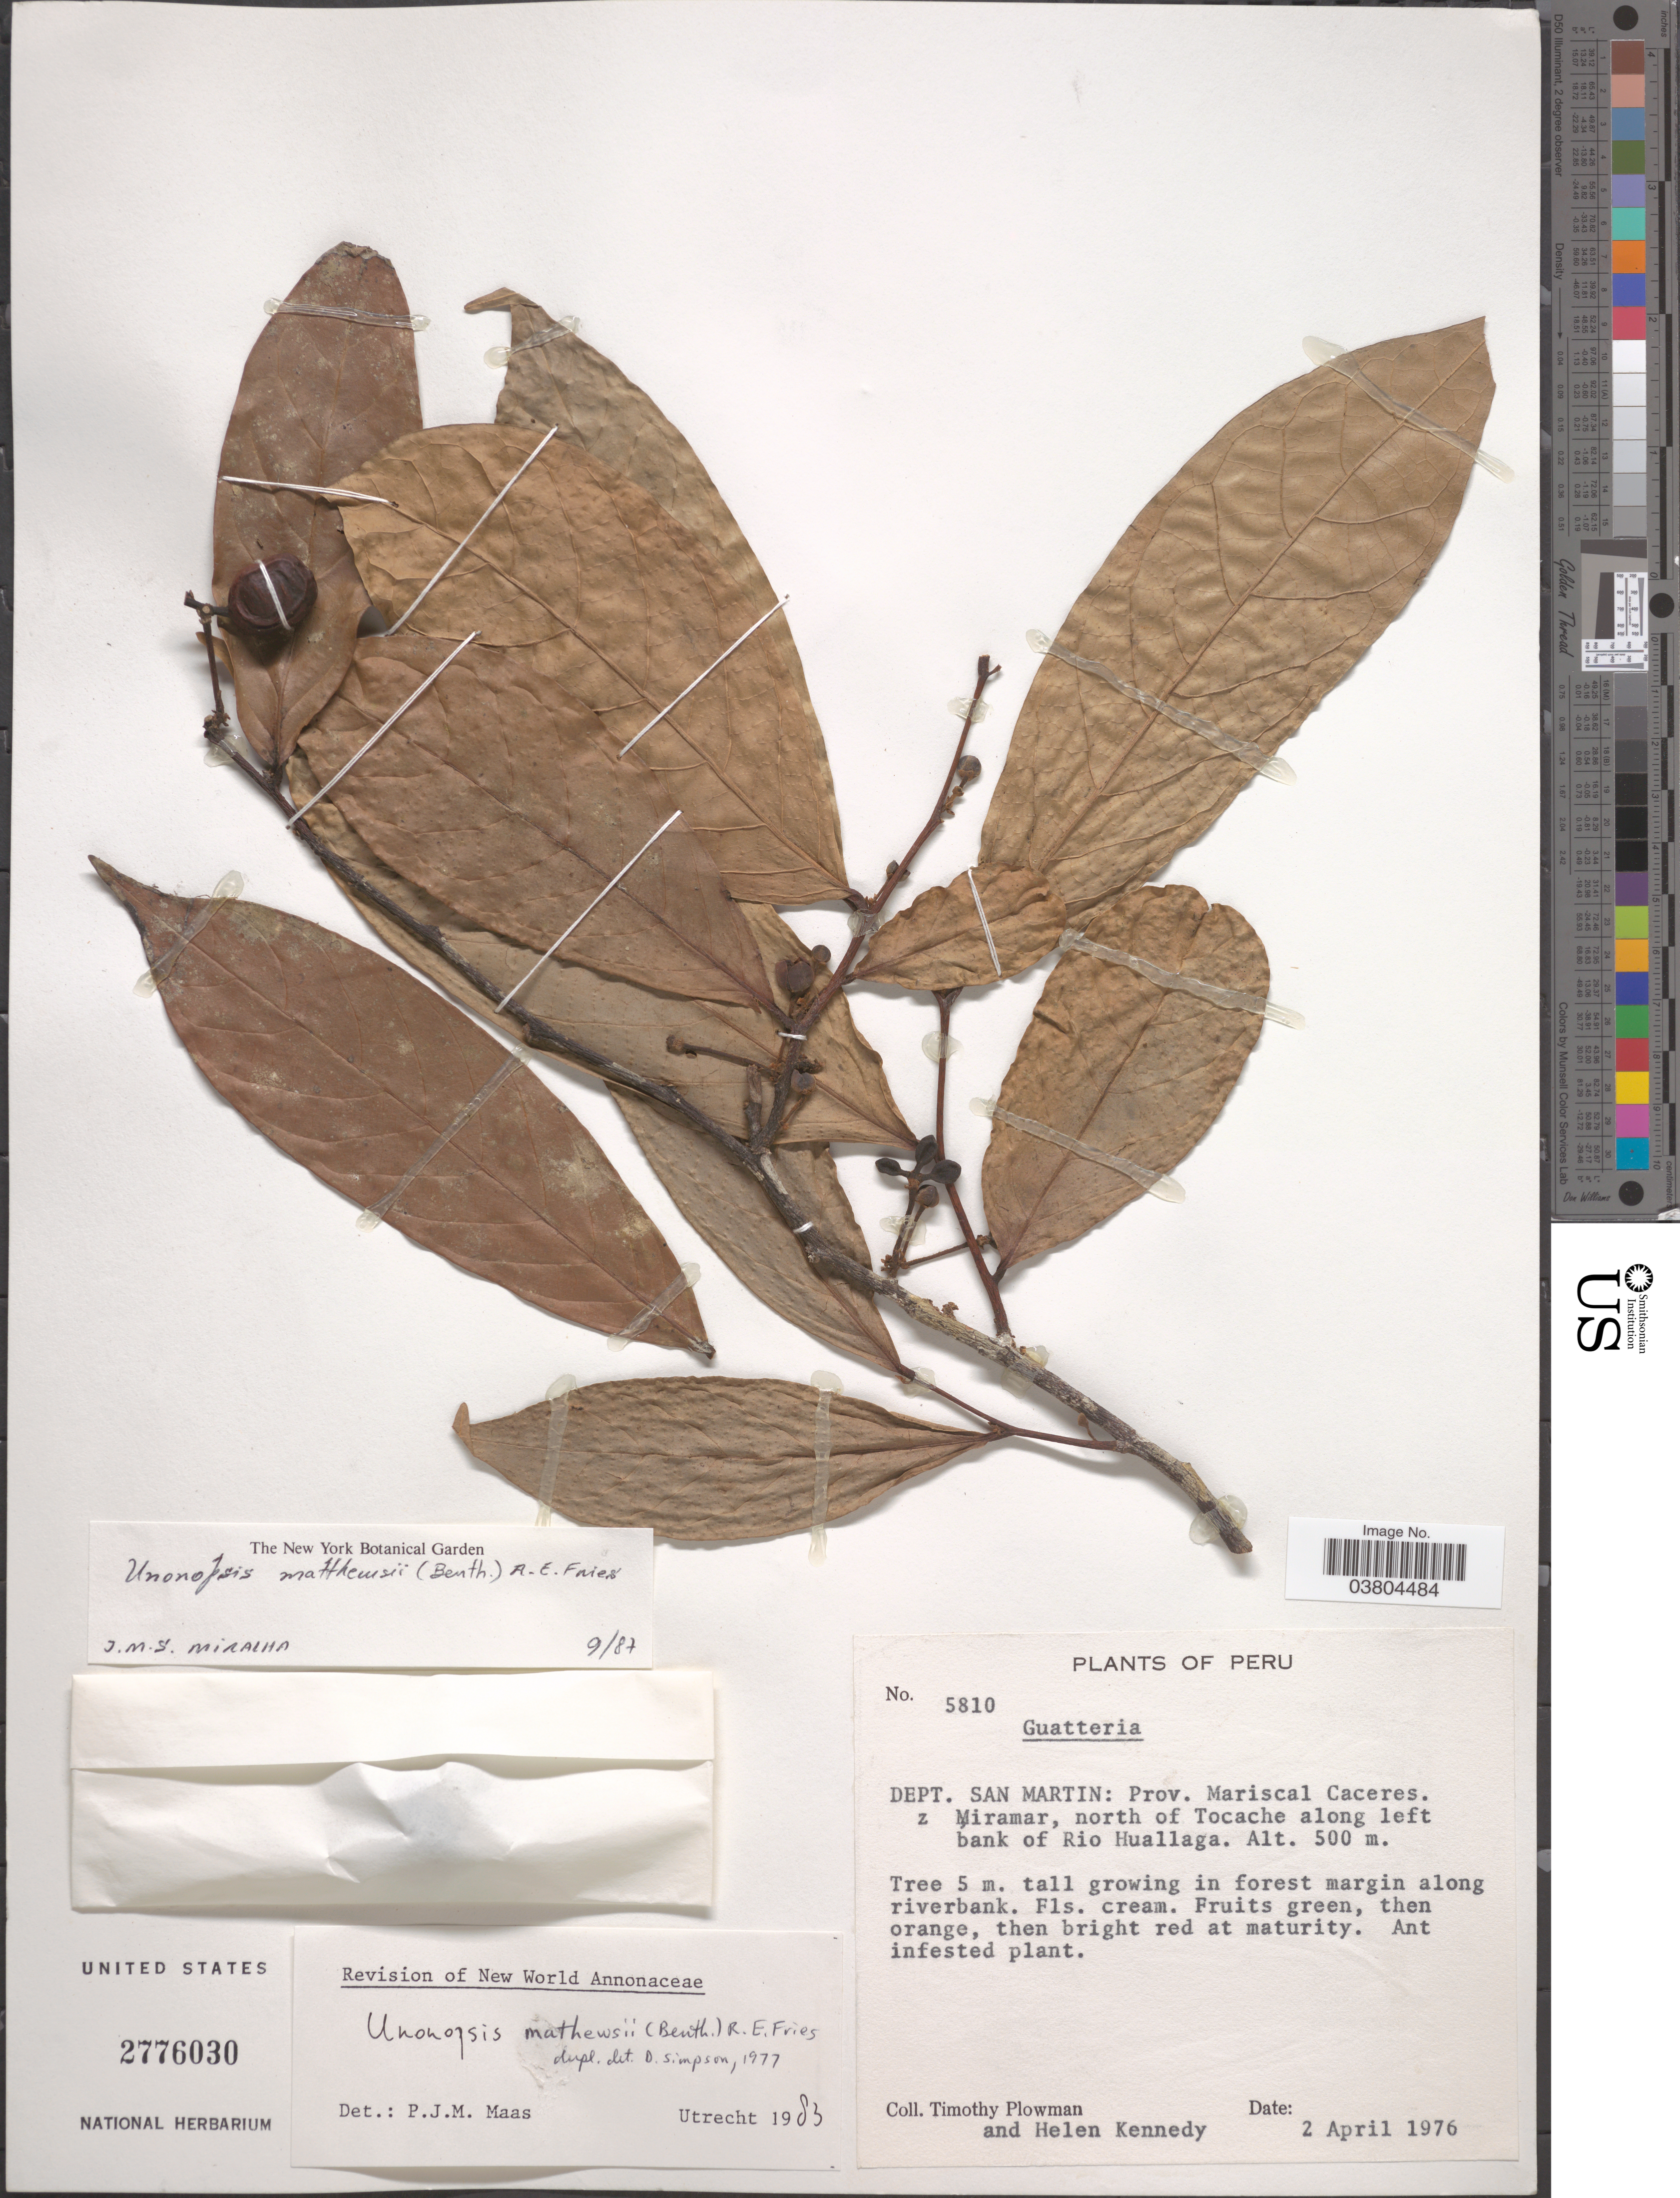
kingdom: Plantae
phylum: Tracheophyta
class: Magnoliopsida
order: Magnoliales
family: Annonaceae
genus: Unonopsis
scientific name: Unonopsis matthewsii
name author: (Benth.) R.E. Fr.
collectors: T. Plowman & H. Kennedy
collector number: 5810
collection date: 1976-04-02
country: Peru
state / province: San Martín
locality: Dept. San Martin: Prov. Mariscal Caceres. z Miramar, north of Tocache along left bank of Rio Huallaga.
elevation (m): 500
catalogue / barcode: US 2776030